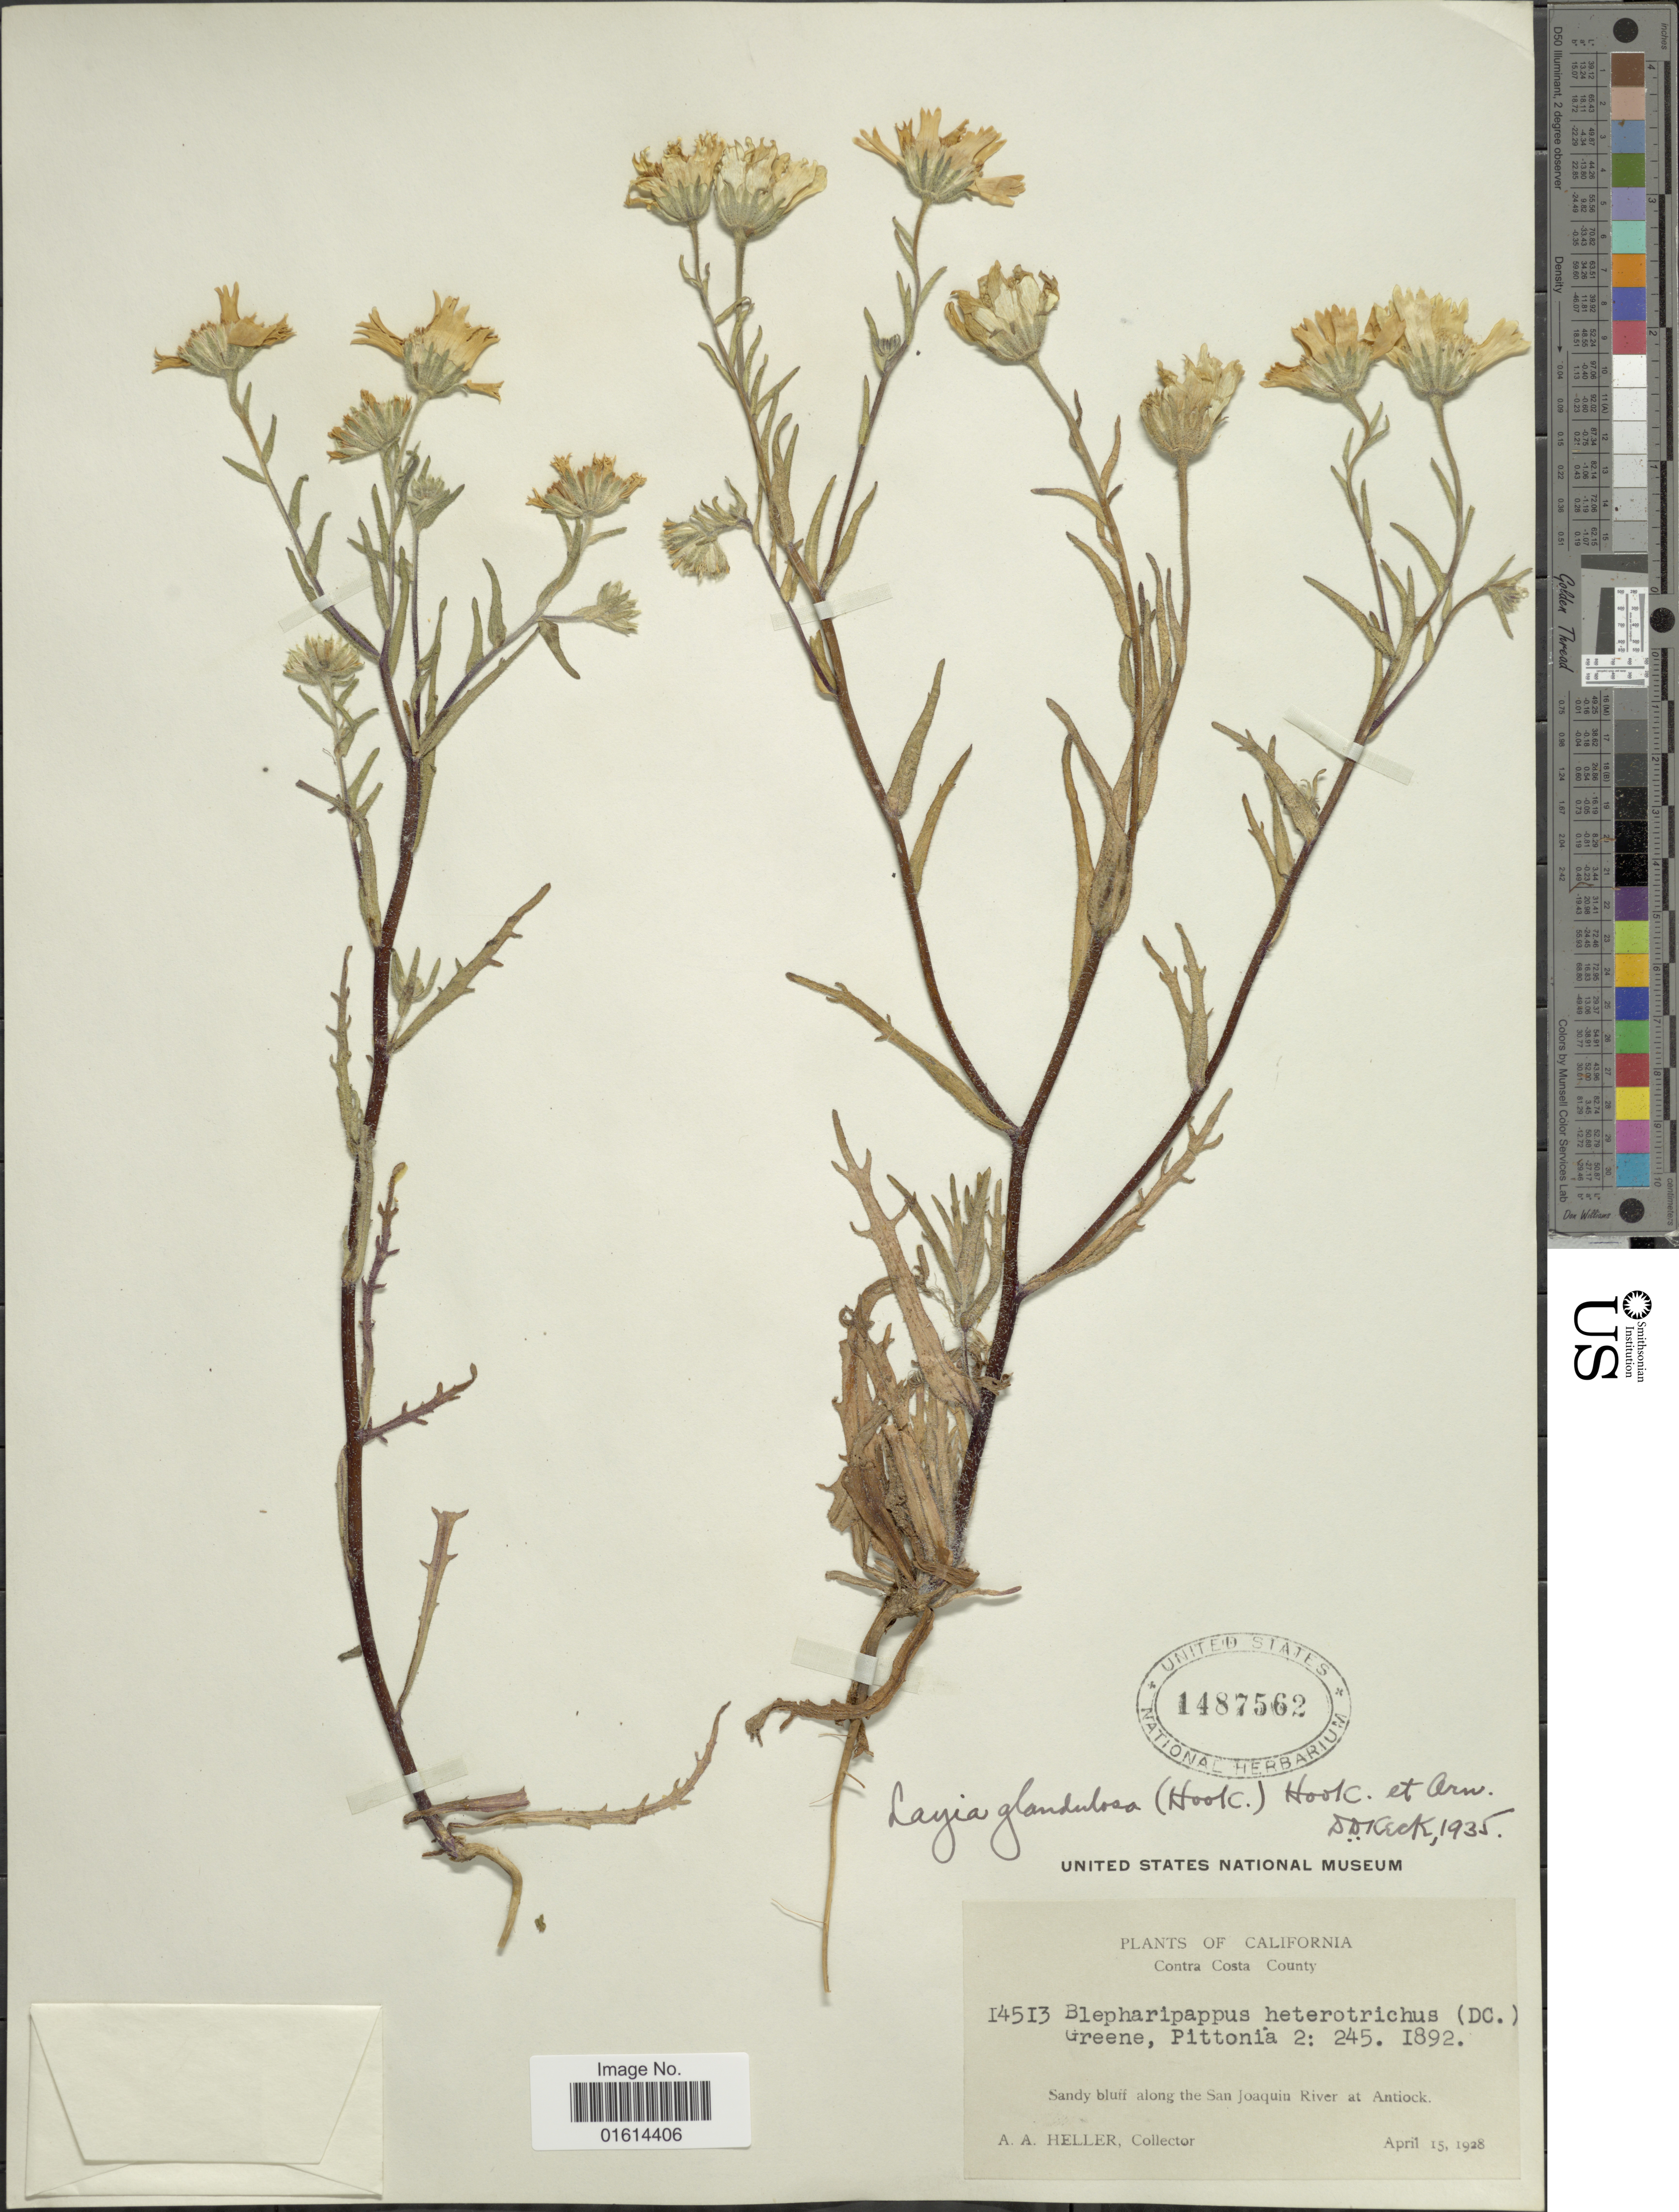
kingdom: Plantae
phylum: Tracheophyta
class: Magnoliopsida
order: Asterales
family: Asteraceae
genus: Layia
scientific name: Layia glandulosa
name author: Hook. & Arn.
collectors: A. A. Heller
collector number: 14513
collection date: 1928-04-15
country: United States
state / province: California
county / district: Contra Costa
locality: Contra Costa County, along the San Joaquin River at Antiock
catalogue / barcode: US 1487562